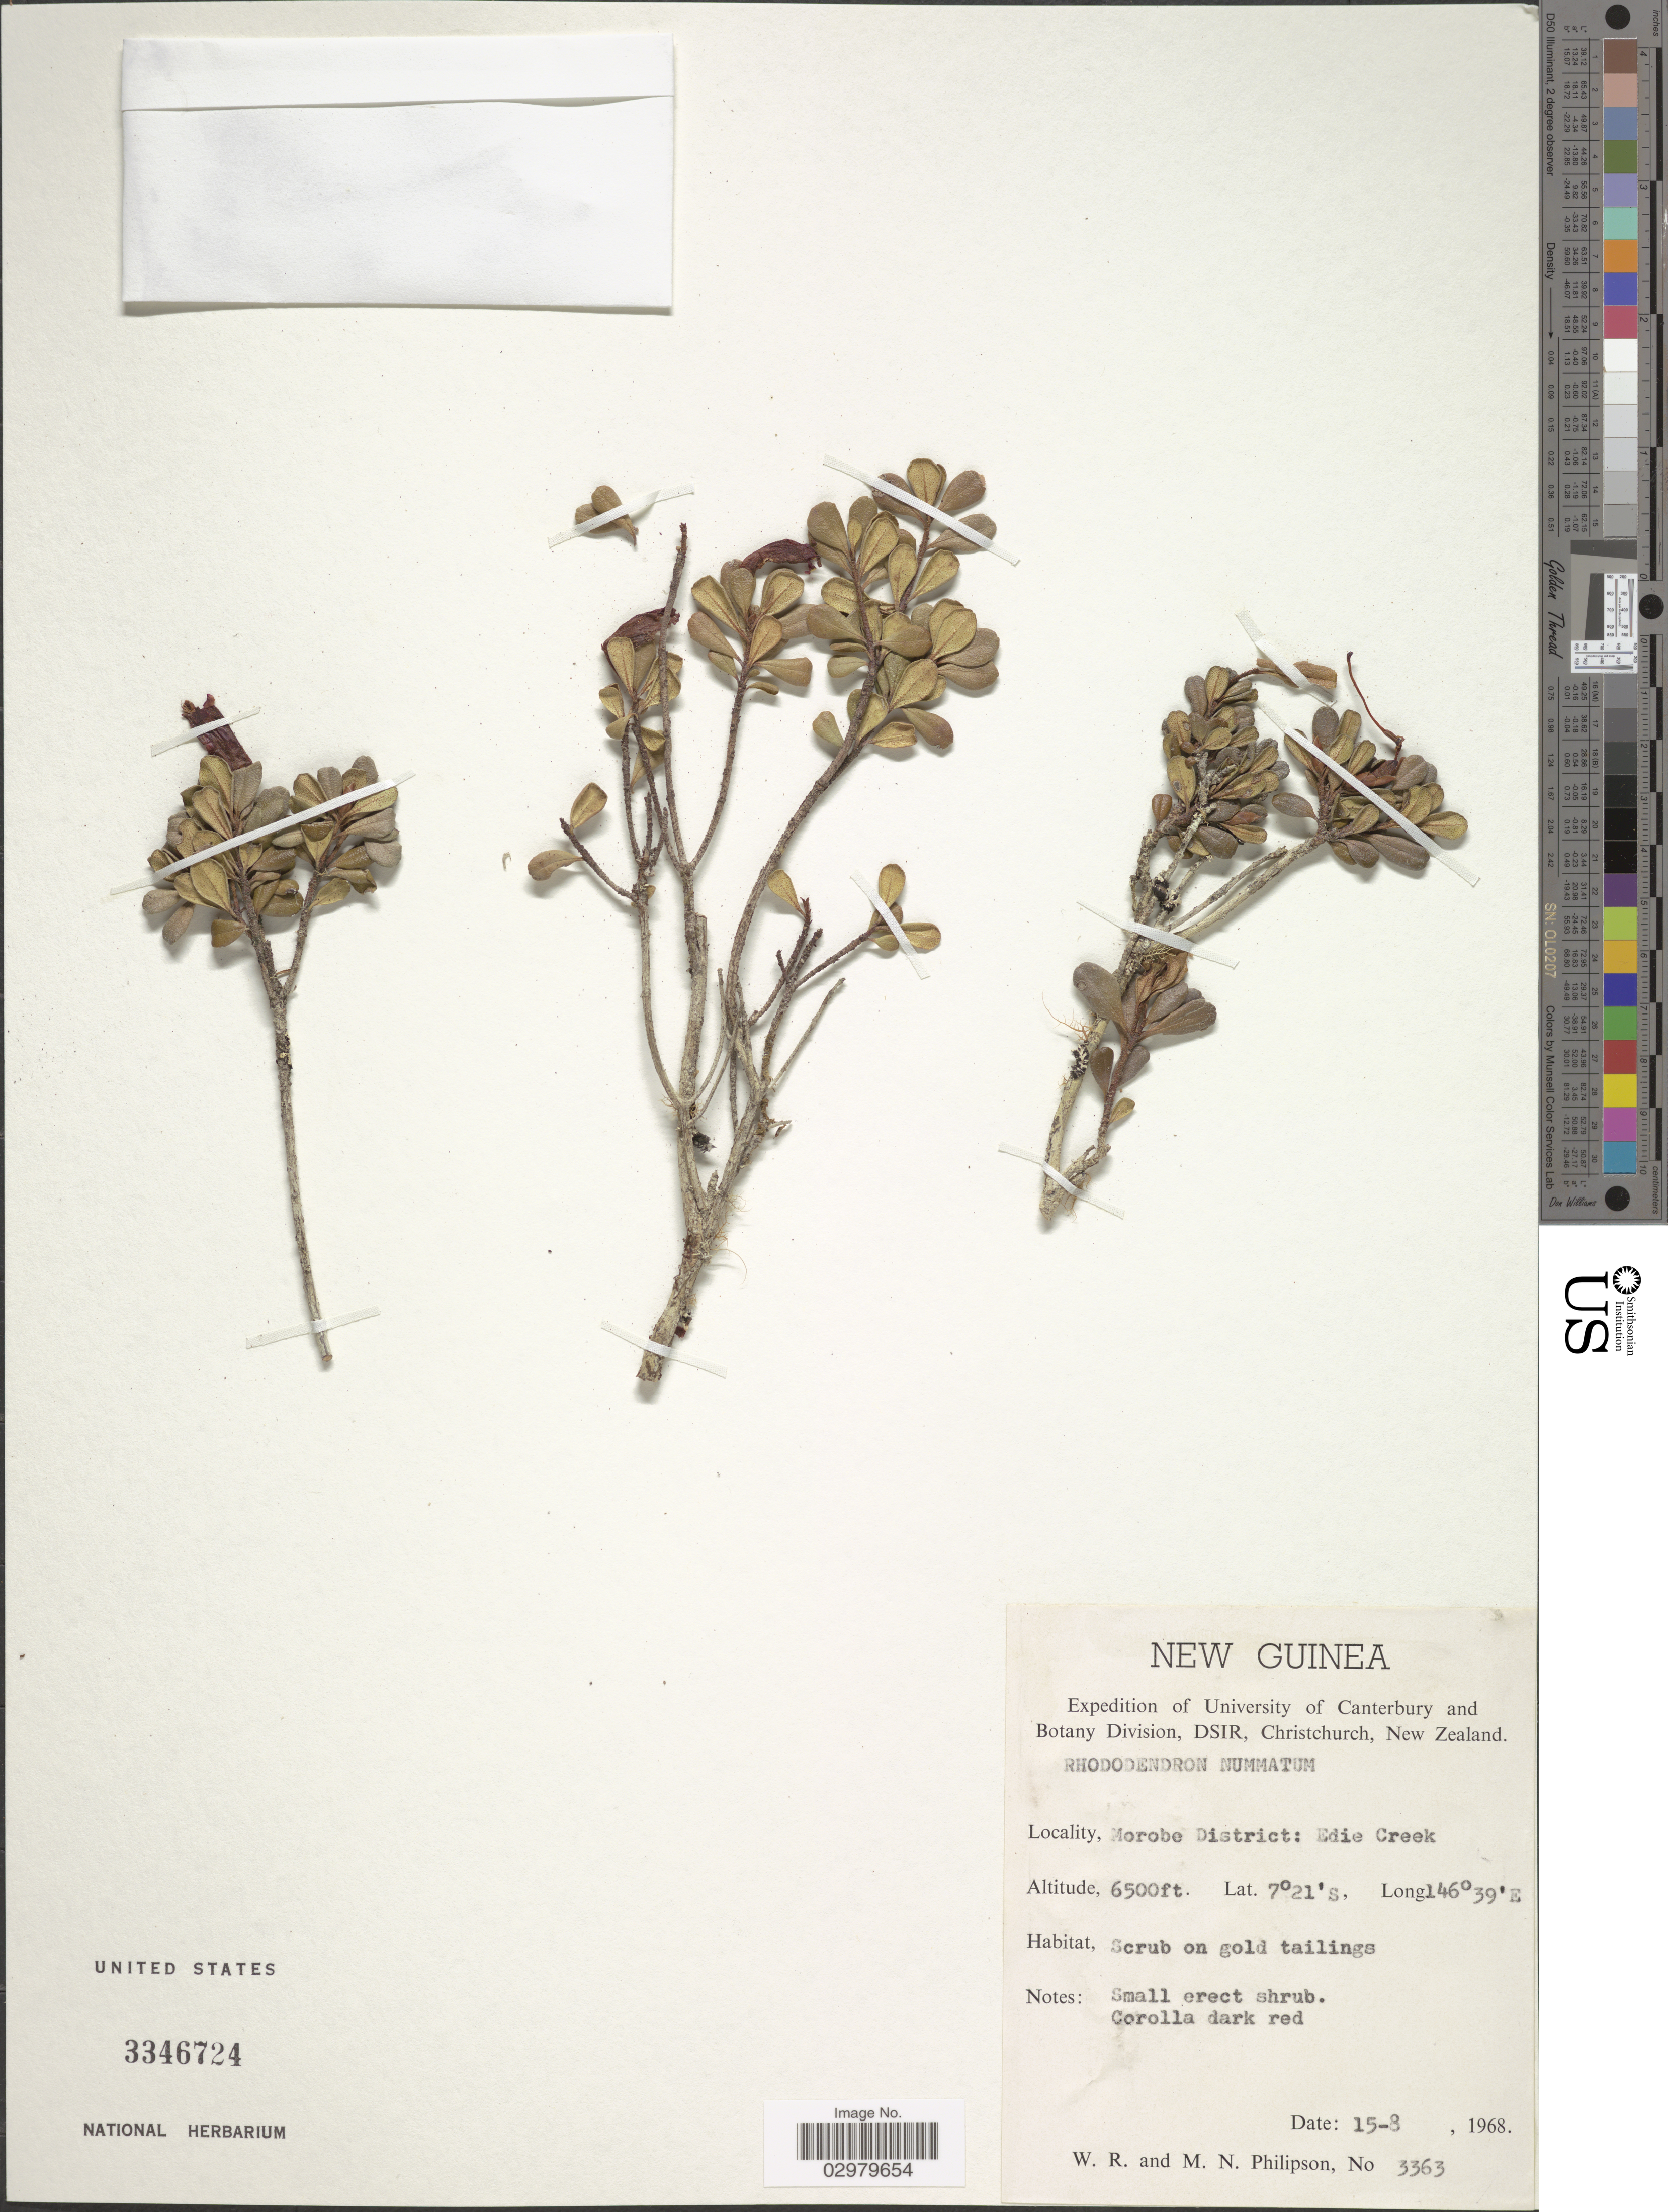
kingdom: Plantae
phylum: Tracheophyta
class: Magnoliopsida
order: Ericales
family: Ericaceae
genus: Rhododendron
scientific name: Rhododendron nummatum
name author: J.J. Sm.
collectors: W. R. Philipson & M. Philipson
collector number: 3363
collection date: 1968-08-15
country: Papua New Guinea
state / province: Morobe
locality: New Guinea. Morobe District: Eddie Creek.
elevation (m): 1981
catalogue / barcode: US 3346724